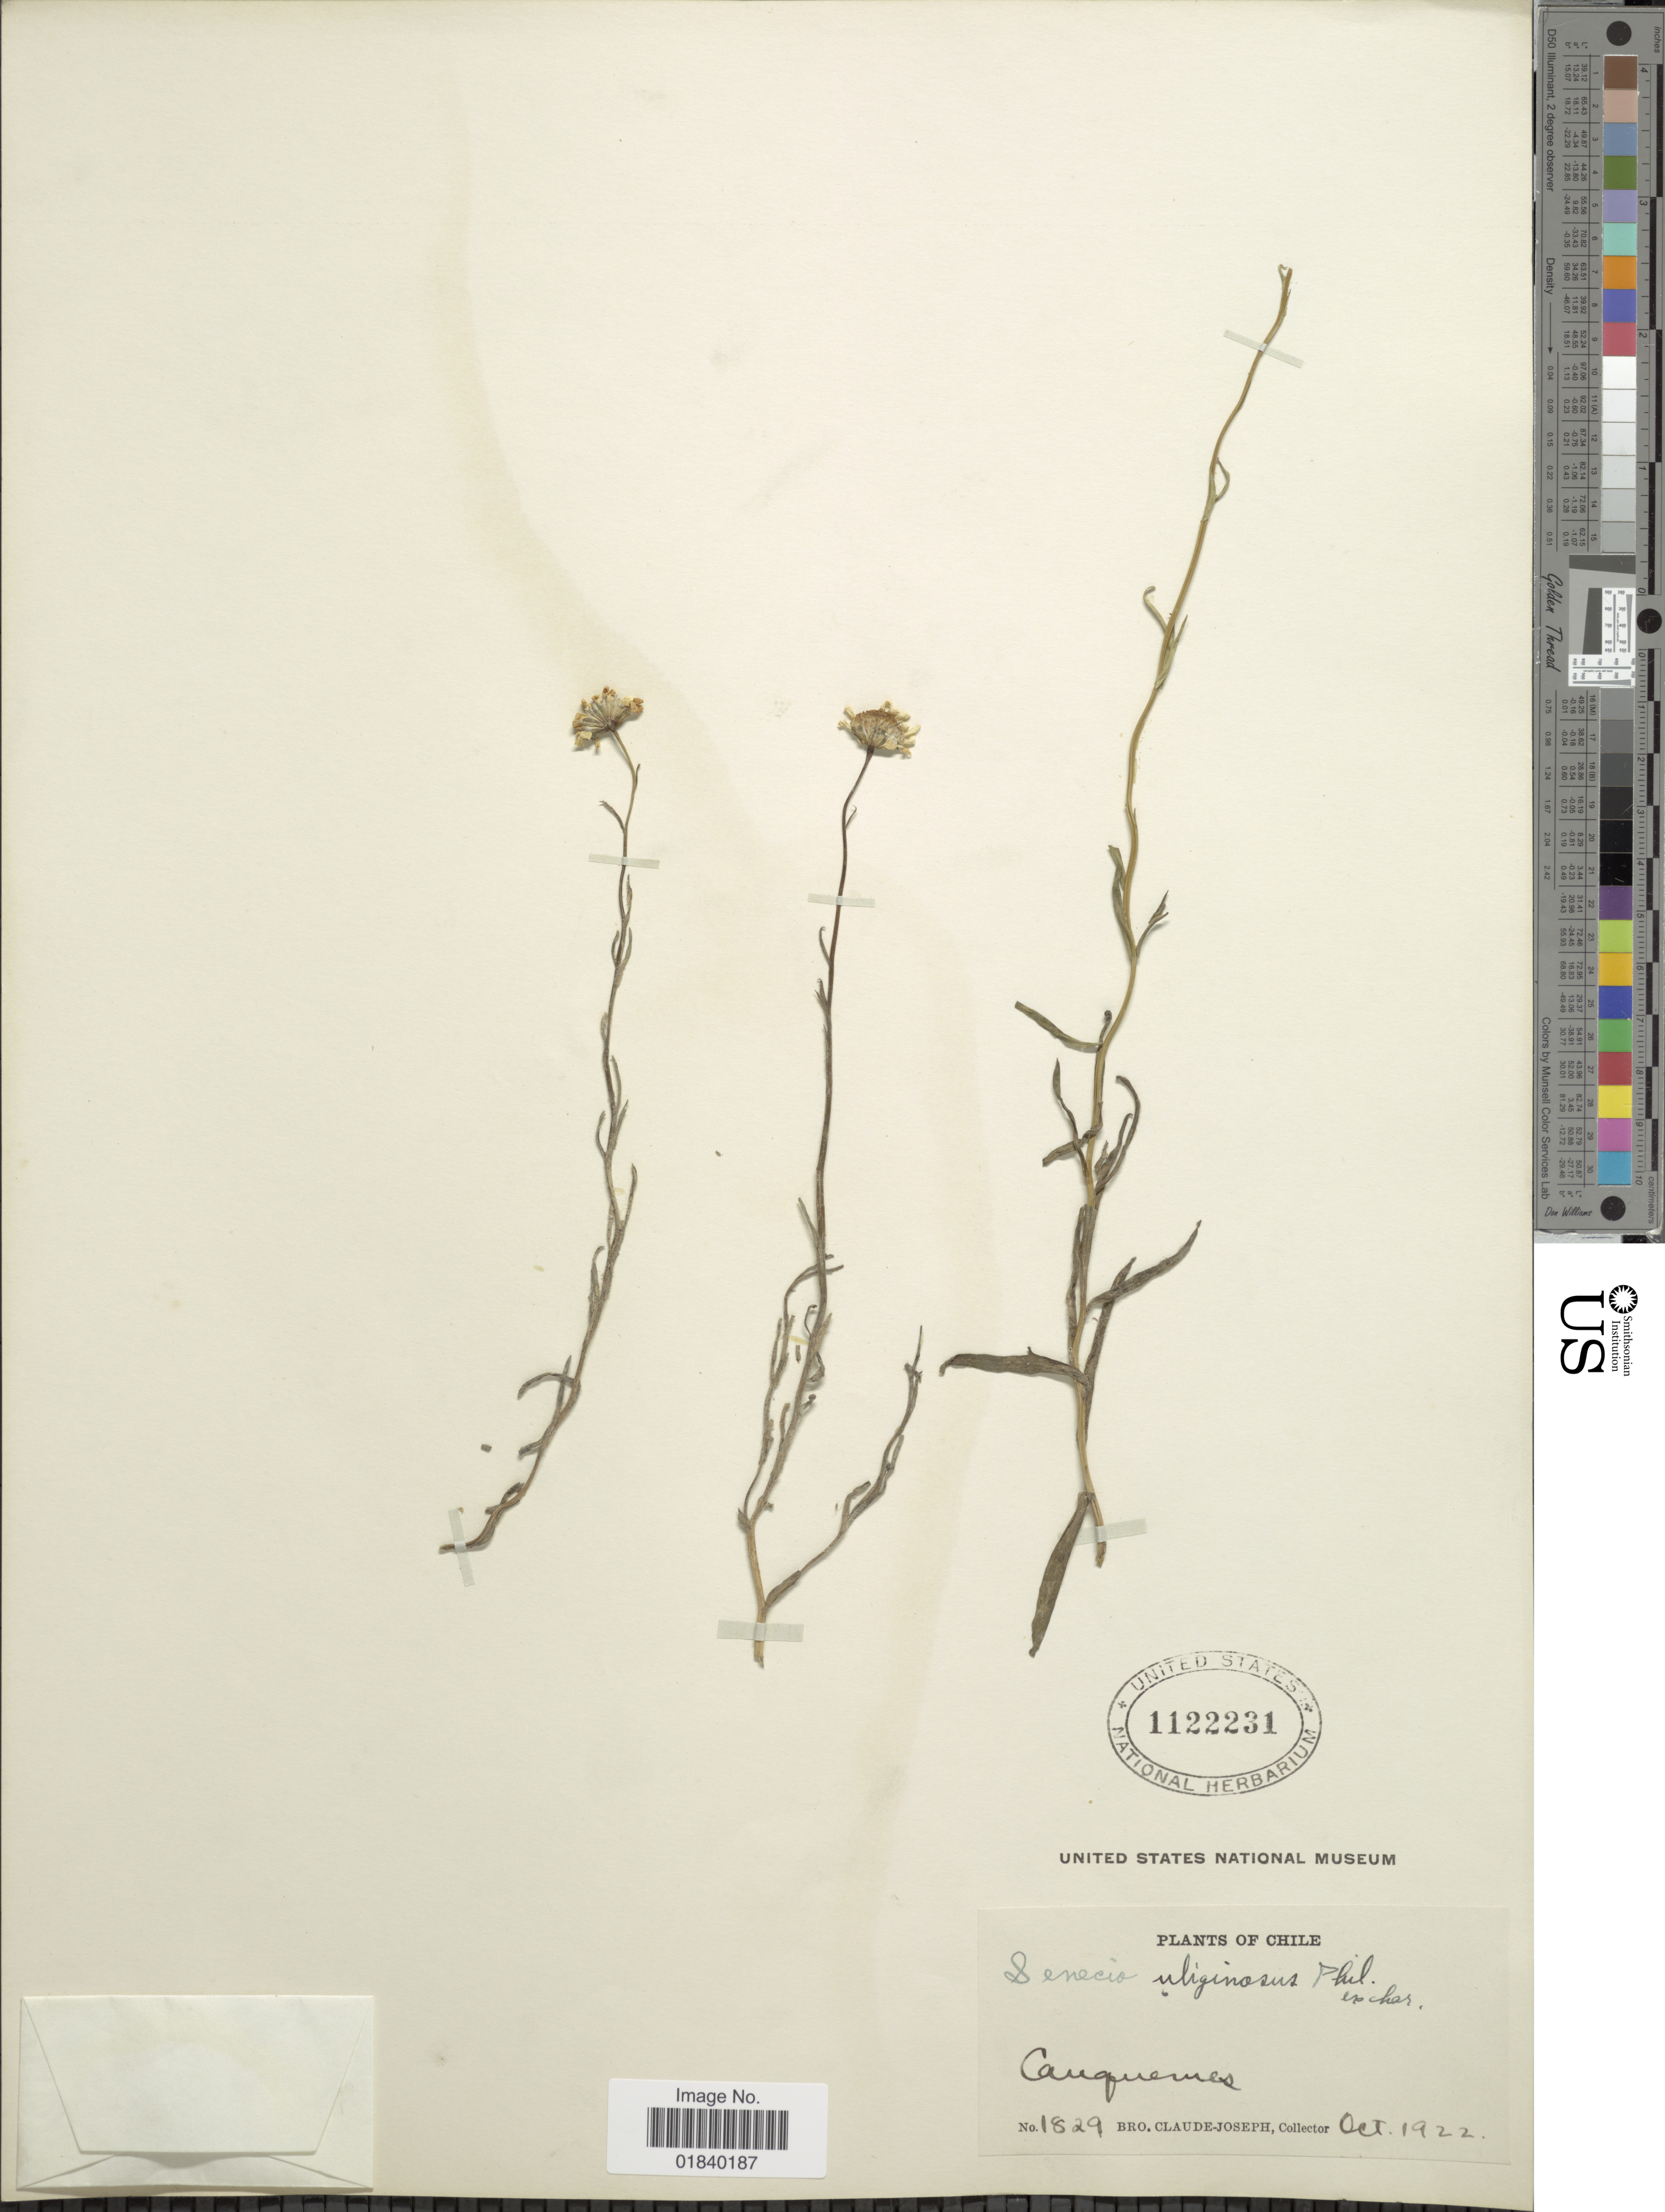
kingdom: Plantae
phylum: Tracheophyta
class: Magnoliopsida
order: Asterales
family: Asteraceae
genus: Senecio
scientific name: Senecio zosterifolius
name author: Hook. & Arn.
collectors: Bro. Claude-Joseph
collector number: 1829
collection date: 1922-10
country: Chile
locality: Cauquenes.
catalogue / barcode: US 1122231